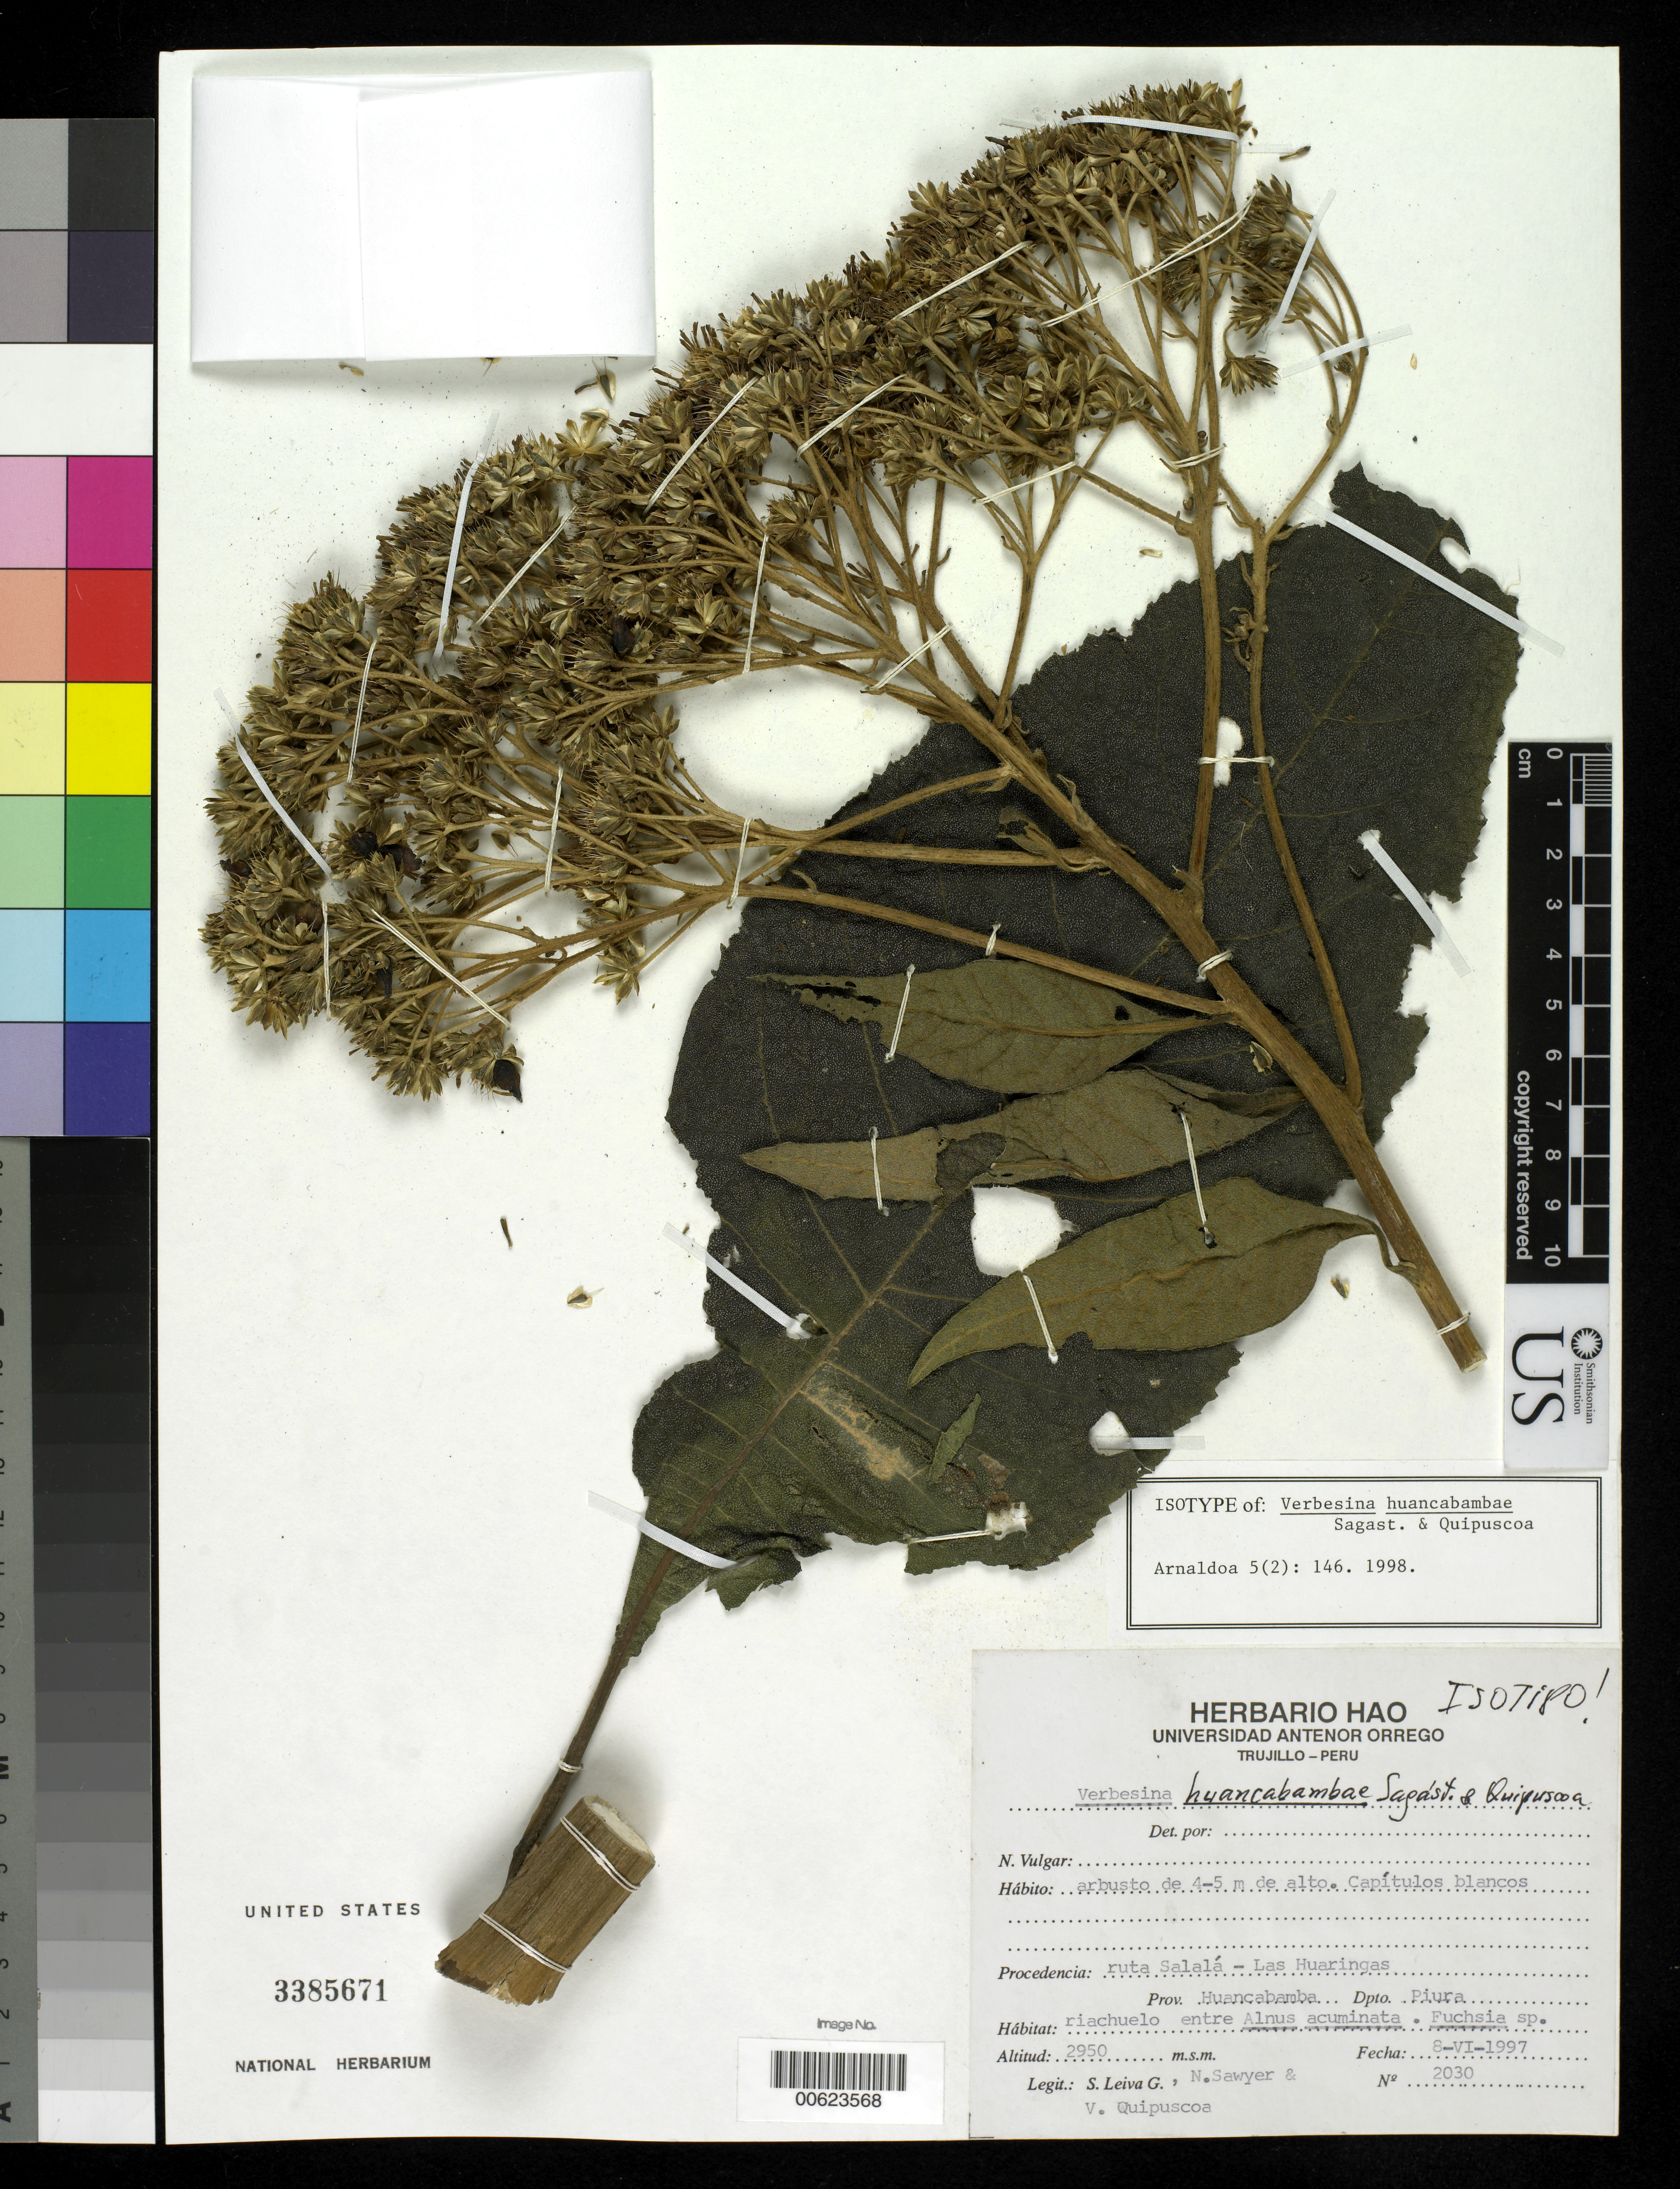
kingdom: Plantae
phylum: Tracheophyta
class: Magnoliopsida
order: Asterales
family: Asteraceae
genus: Verbesina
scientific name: Verbesina huancabambae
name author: Sagást. & Quipuscoa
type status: Isotype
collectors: S. Leiva G., N. W. Sawyer & V. Quipuscoa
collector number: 2030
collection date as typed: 08 Jun 1997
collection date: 1997-06-08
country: Peru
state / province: Piura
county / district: Huancabamba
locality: Ruta Salala - Las Huaringas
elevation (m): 2950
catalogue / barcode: US 3385671